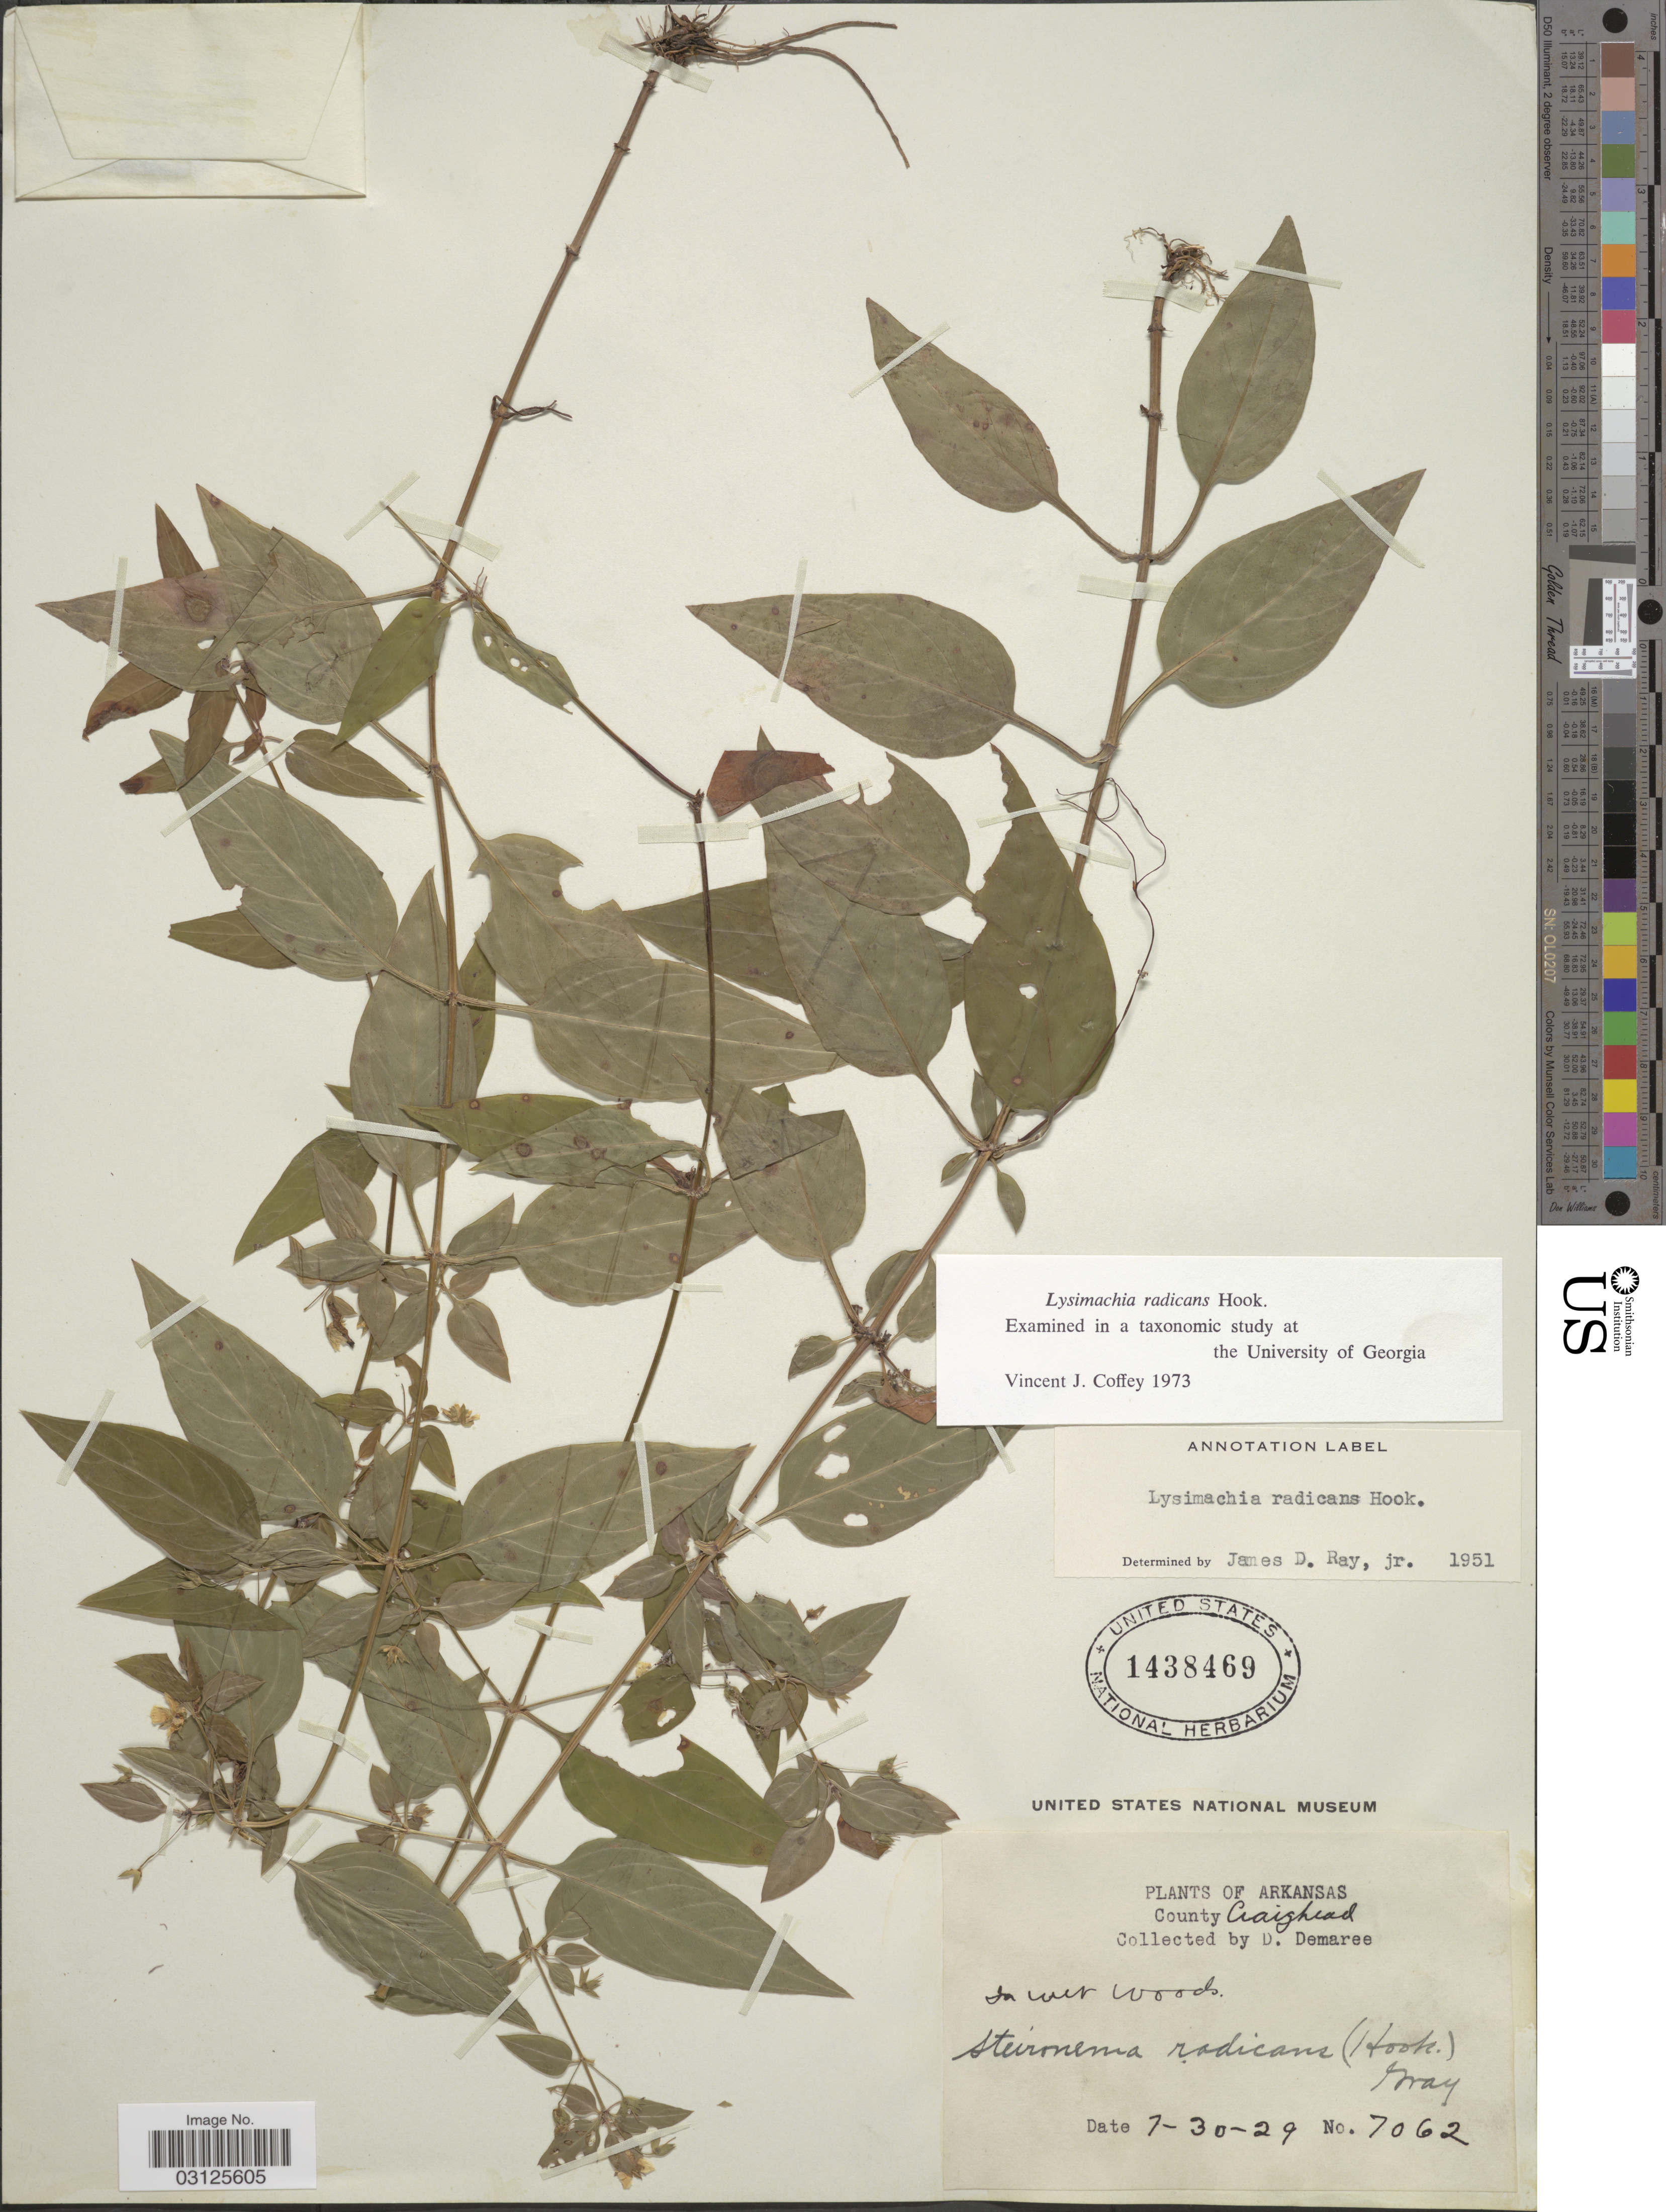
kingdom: Plantae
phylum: Tracheophyta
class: Magnoliopsida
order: Ericales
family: Primulaceae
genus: Lysimachia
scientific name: Lysimachia radicans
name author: Hook.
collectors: D. Demaree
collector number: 7062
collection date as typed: Transcribed d/m/y: 30/7/29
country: United States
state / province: Arkansas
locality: County Craighead.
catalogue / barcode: US 1438469